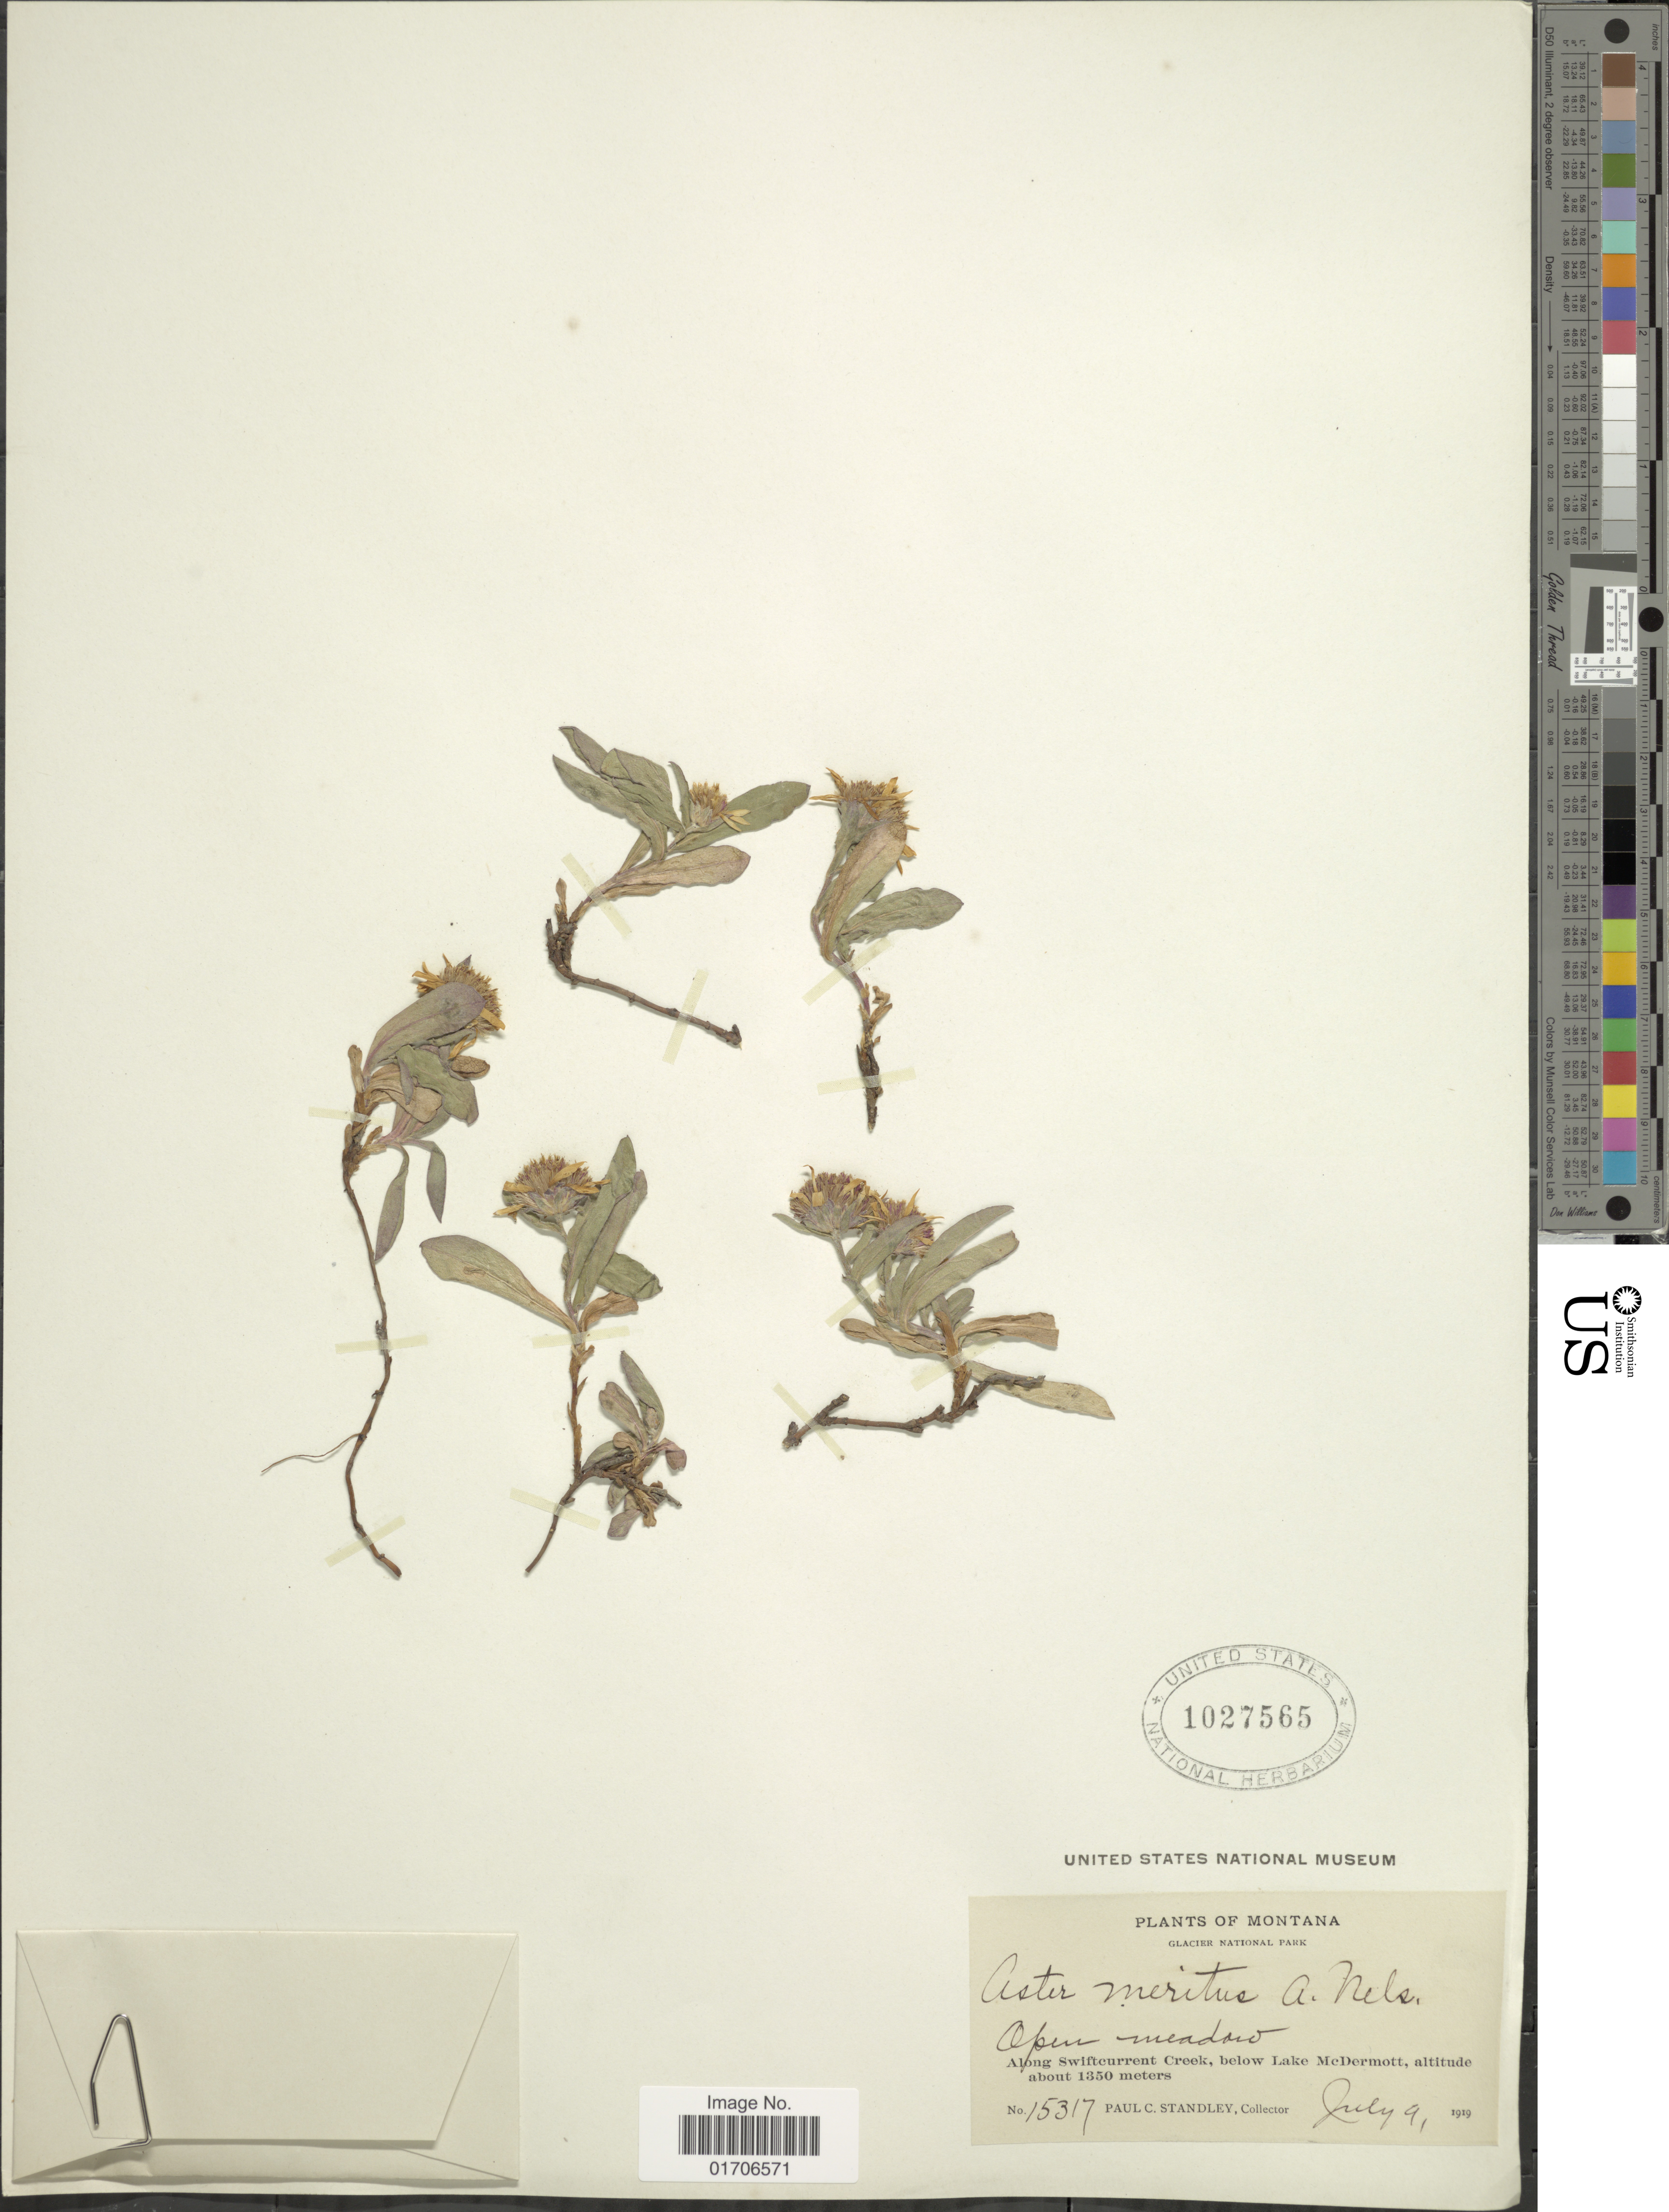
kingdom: Plantae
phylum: Tracheophyta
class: Magnoliopsida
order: Asterales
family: Asteraceae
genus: Eurybia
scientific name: Eurybia merita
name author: (A. Nelson) G.L. Nesom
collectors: P. C. Standley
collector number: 15317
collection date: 1919-07-09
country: United States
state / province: Montana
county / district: Glacier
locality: Glacier National Park. Along Swiftcurrent Creek, below Lake McDermott.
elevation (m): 1350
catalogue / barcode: US 1027565